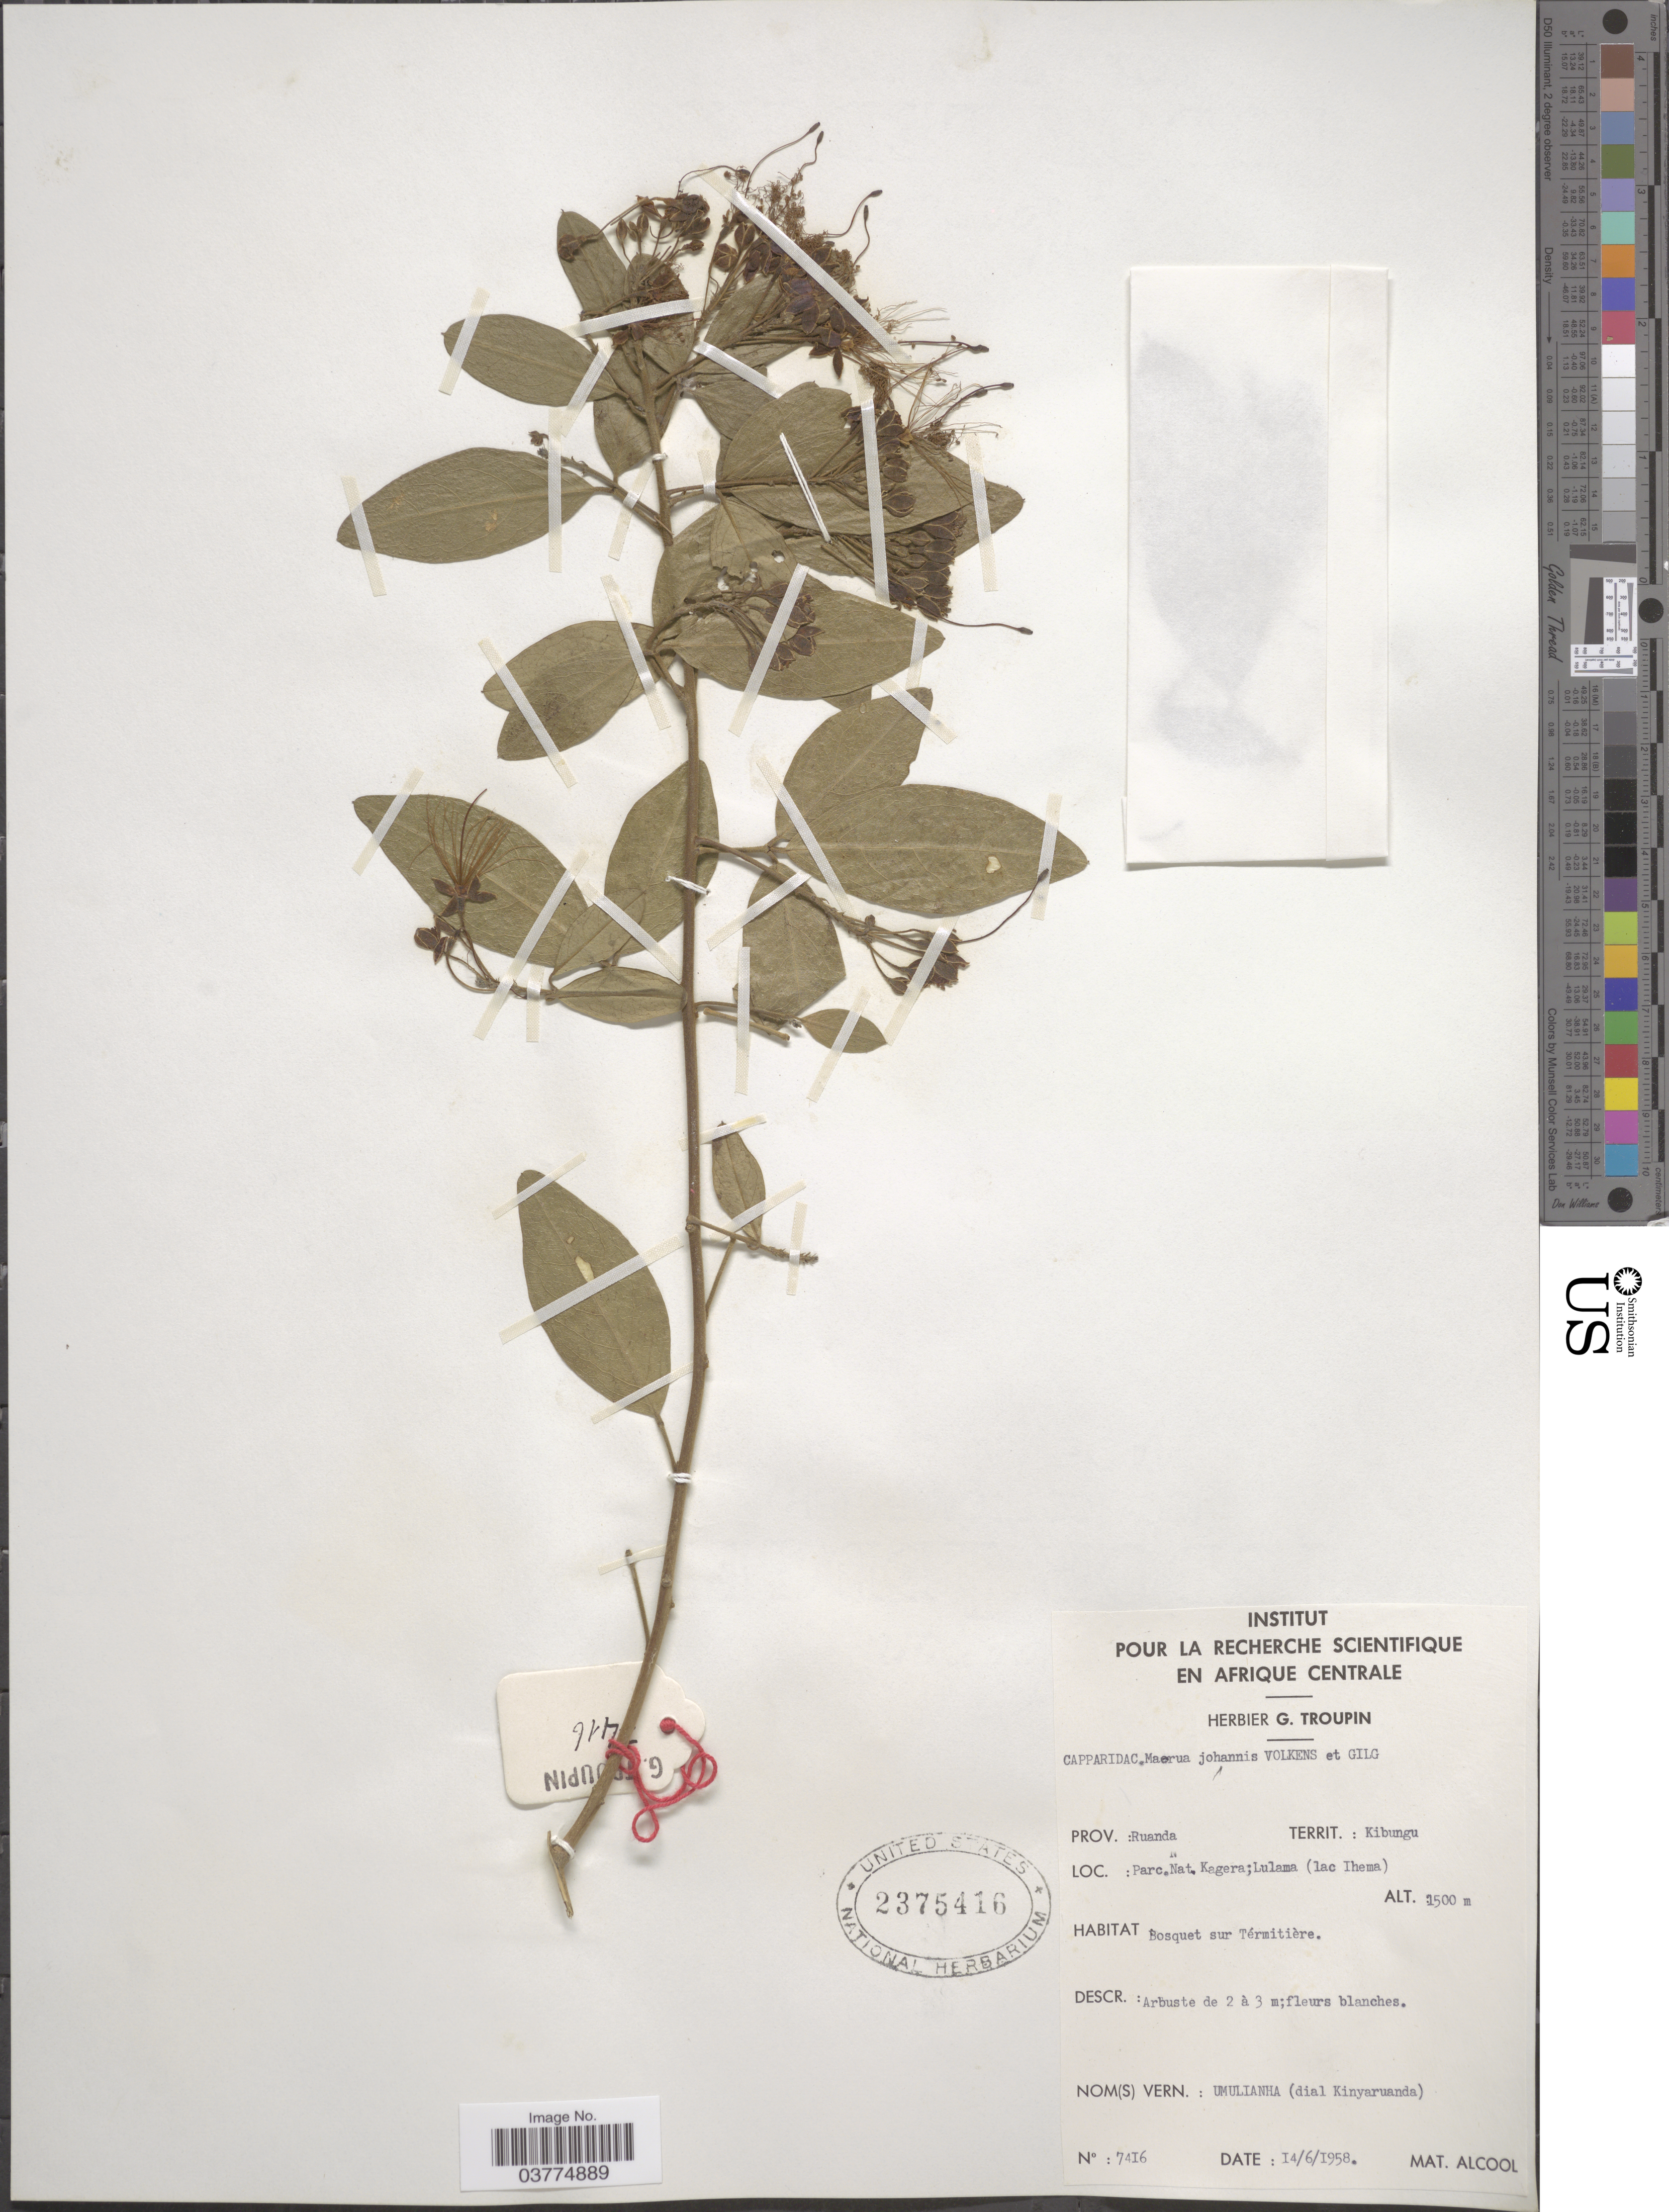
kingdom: Plantae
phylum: Tracheophyta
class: Magnoliopsida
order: Brassicales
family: Capparaceae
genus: Maerua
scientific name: Maerua johannis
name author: Volkens & Gilg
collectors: ex herb. G. Troupin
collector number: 7416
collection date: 1958-06-14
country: Rwanda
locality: Prov.: Ruanda, Territ.: Kibungu, Parc. Nat. Kagera; Lulama (lac Ihema).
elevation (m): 1500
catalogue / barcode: US 2375416